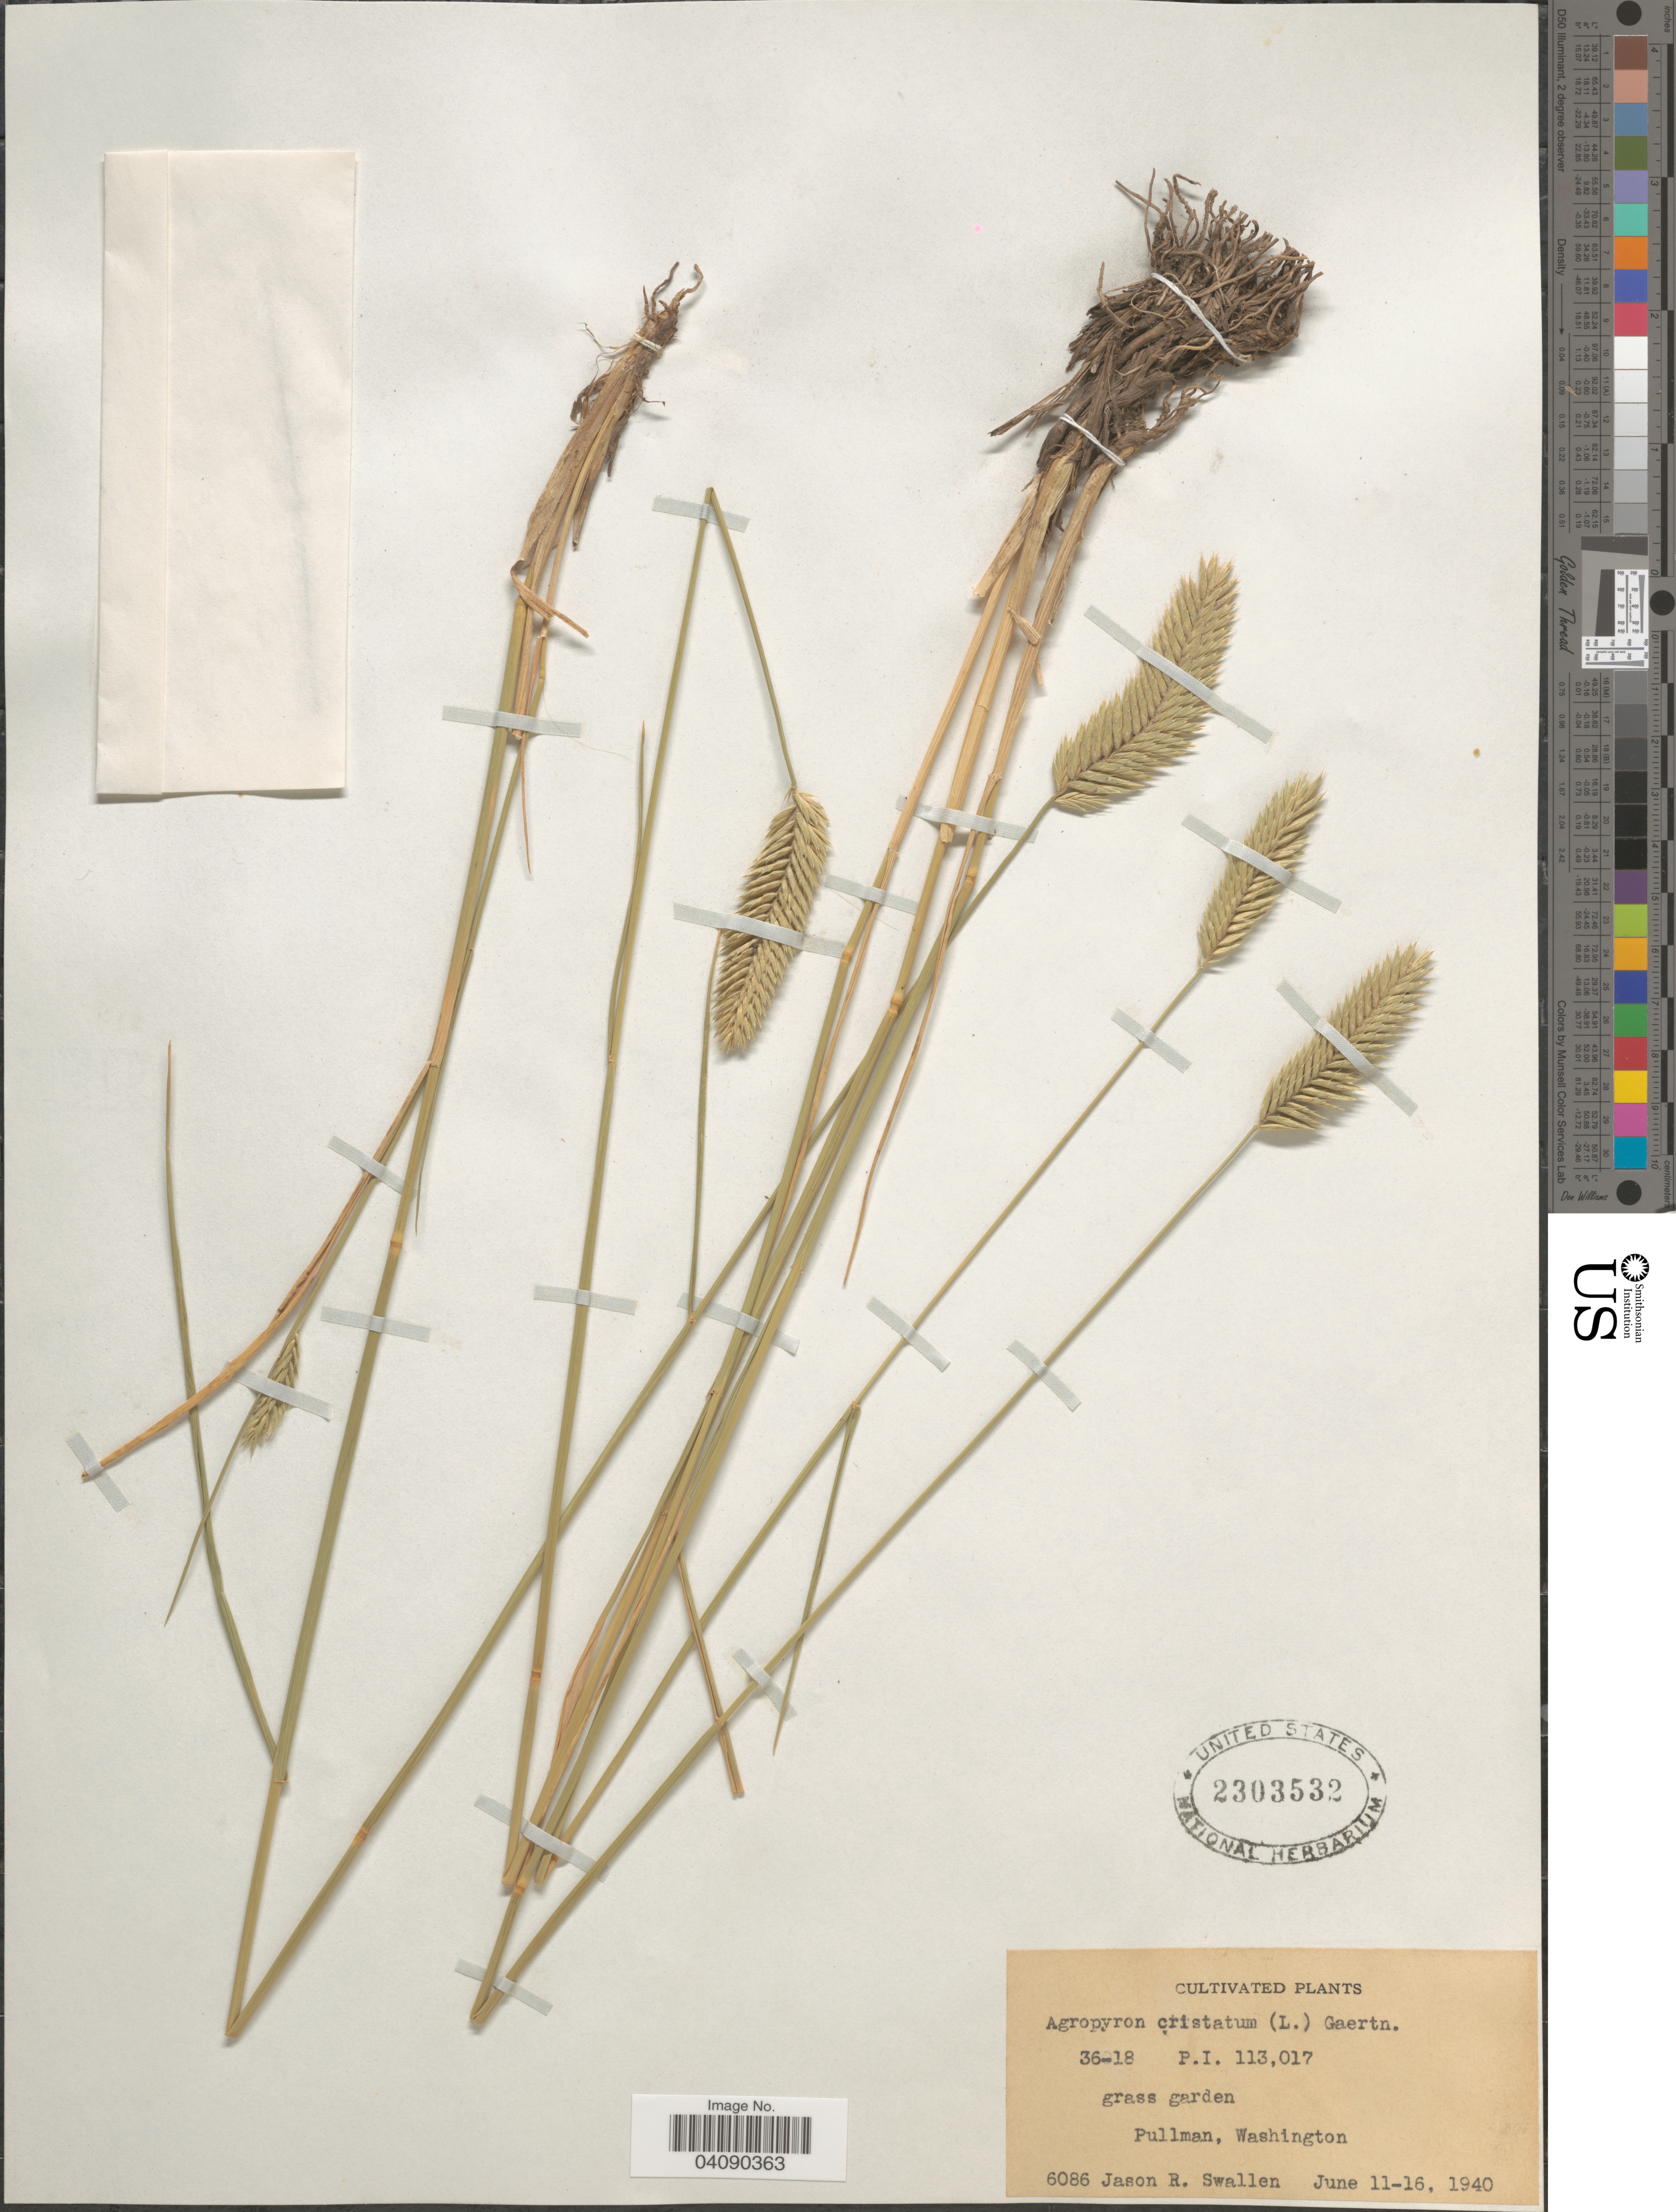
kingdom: Plantae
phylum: Tracheophyta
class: Liliopsida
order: Poales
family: Poaceae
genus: Agropyron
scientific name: Agropyron cristatum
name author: (L.) Gaertn.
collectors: J. R. Swallen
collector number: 6086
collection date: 1940-06-11/1940-06-16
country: United States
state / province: Washington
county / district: Whitman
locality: Grass garden. Pullman.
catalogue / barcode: US 2303532